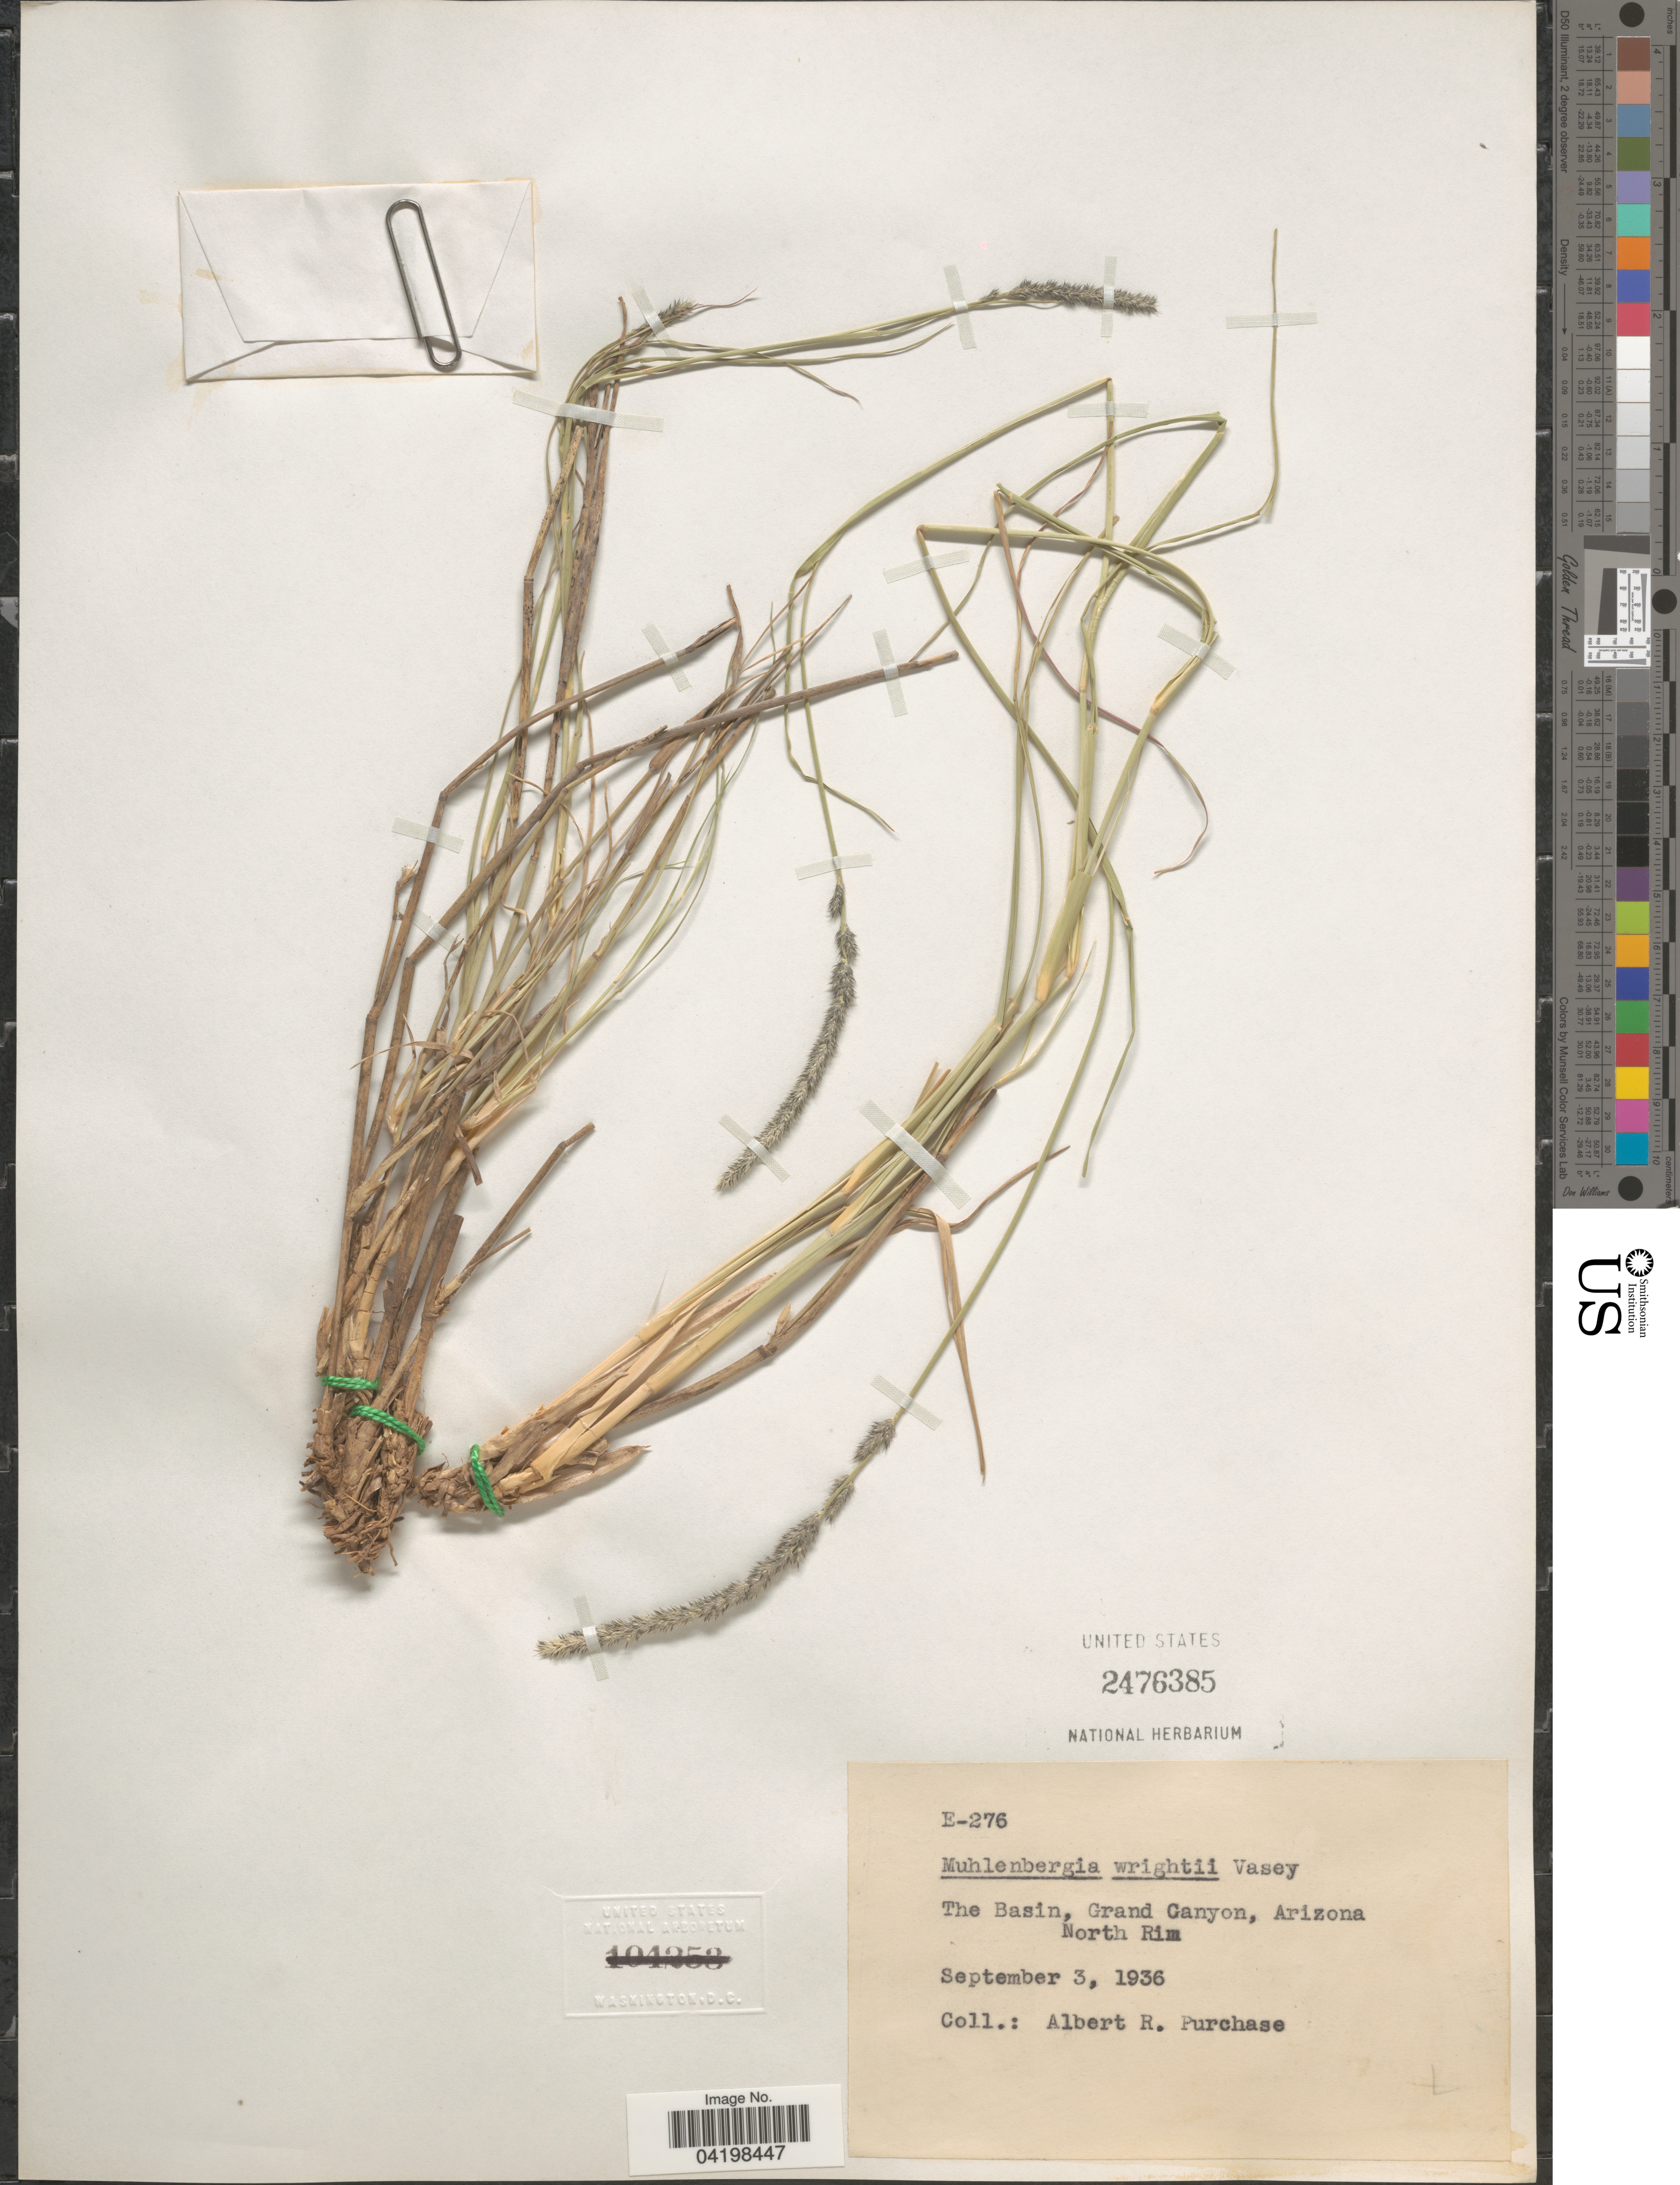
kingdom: Plantae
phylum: Tracheophyta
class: Liliopsida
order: Poales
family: Poaceae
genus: Muhlenbergia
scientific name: Muhlenbergia wrightii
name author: Vasey ex J.M. Coult.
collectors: A. Purchase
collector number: E-276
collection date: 1936-09-03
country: United States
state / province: Arizona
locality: The Basin, Grand Canyon, North Rim.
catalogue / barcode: US 2476385